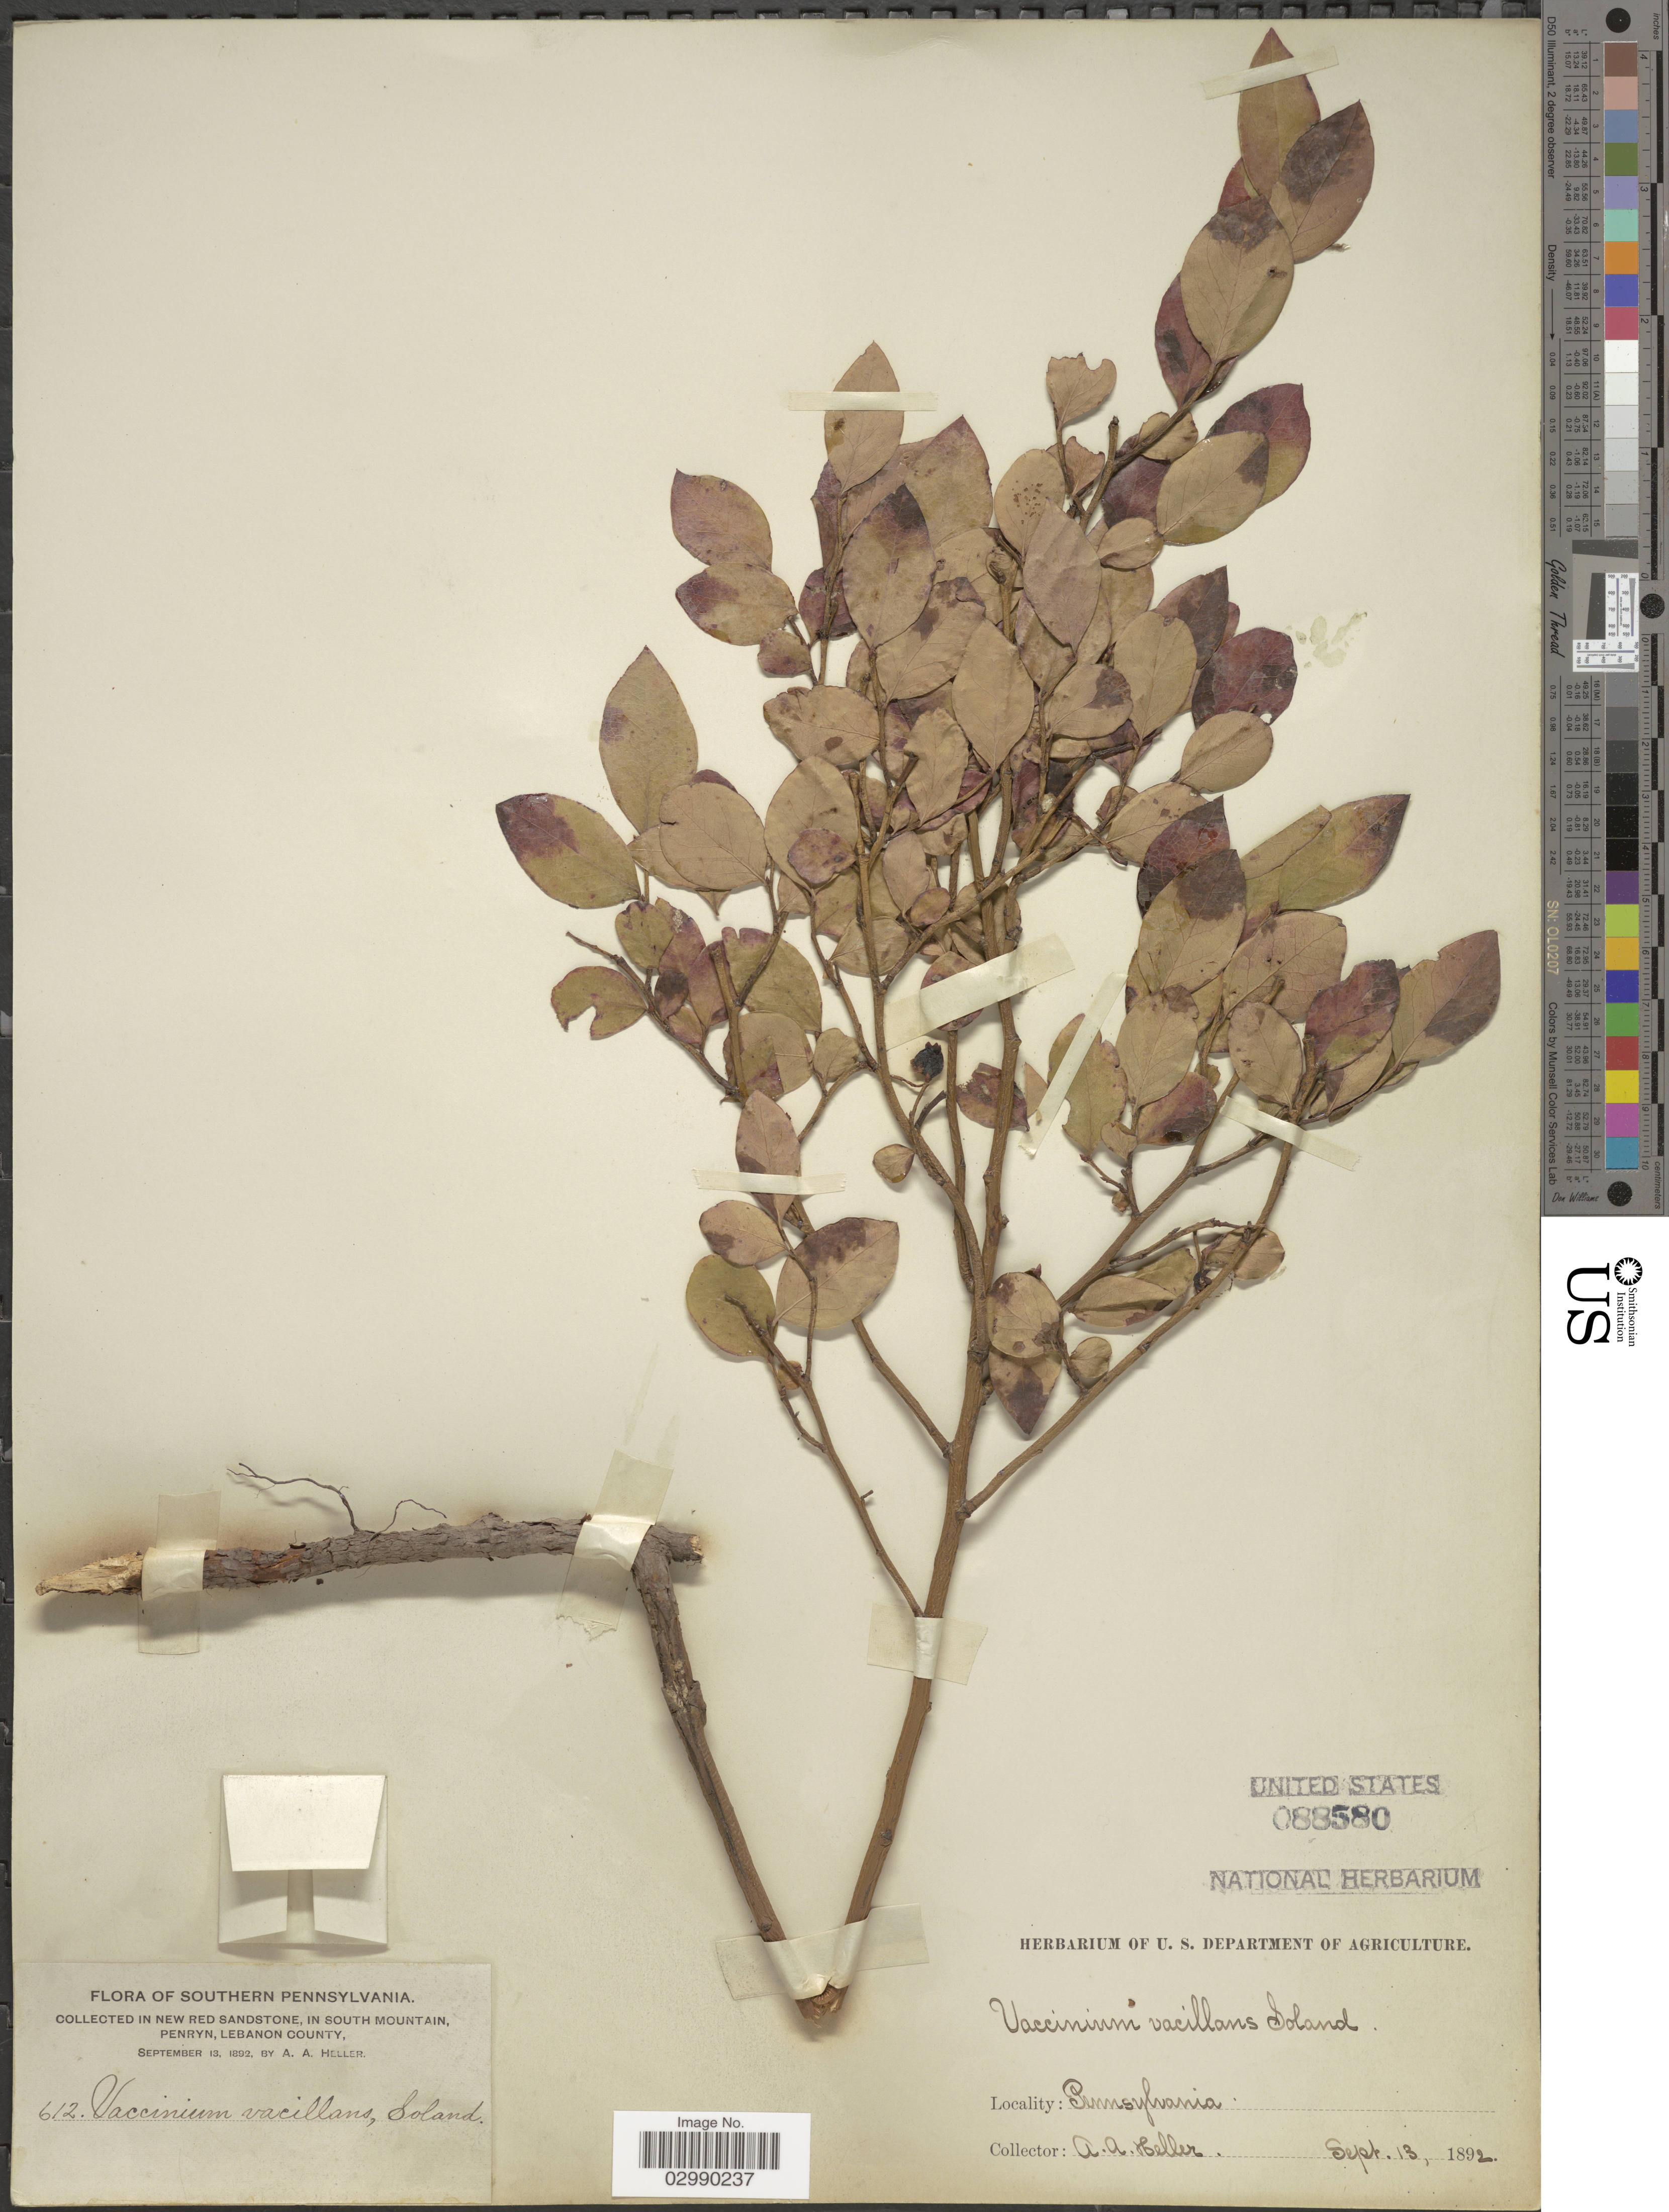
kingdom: Plantae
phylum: Tracheophyta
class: Magnoliopsida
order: Ericales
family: Ericaceae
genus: Vaccinium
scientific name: Vaccinium vacillans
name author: Kalm ex Torr.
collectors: A. A. Heller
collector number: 612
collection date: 1892-09-13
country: United States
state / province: Pennsylvania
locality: Southern Pennsylvania, New Red Sandstone, in South Mountain, Penryn, Lebanon County.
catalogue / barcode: US 88580